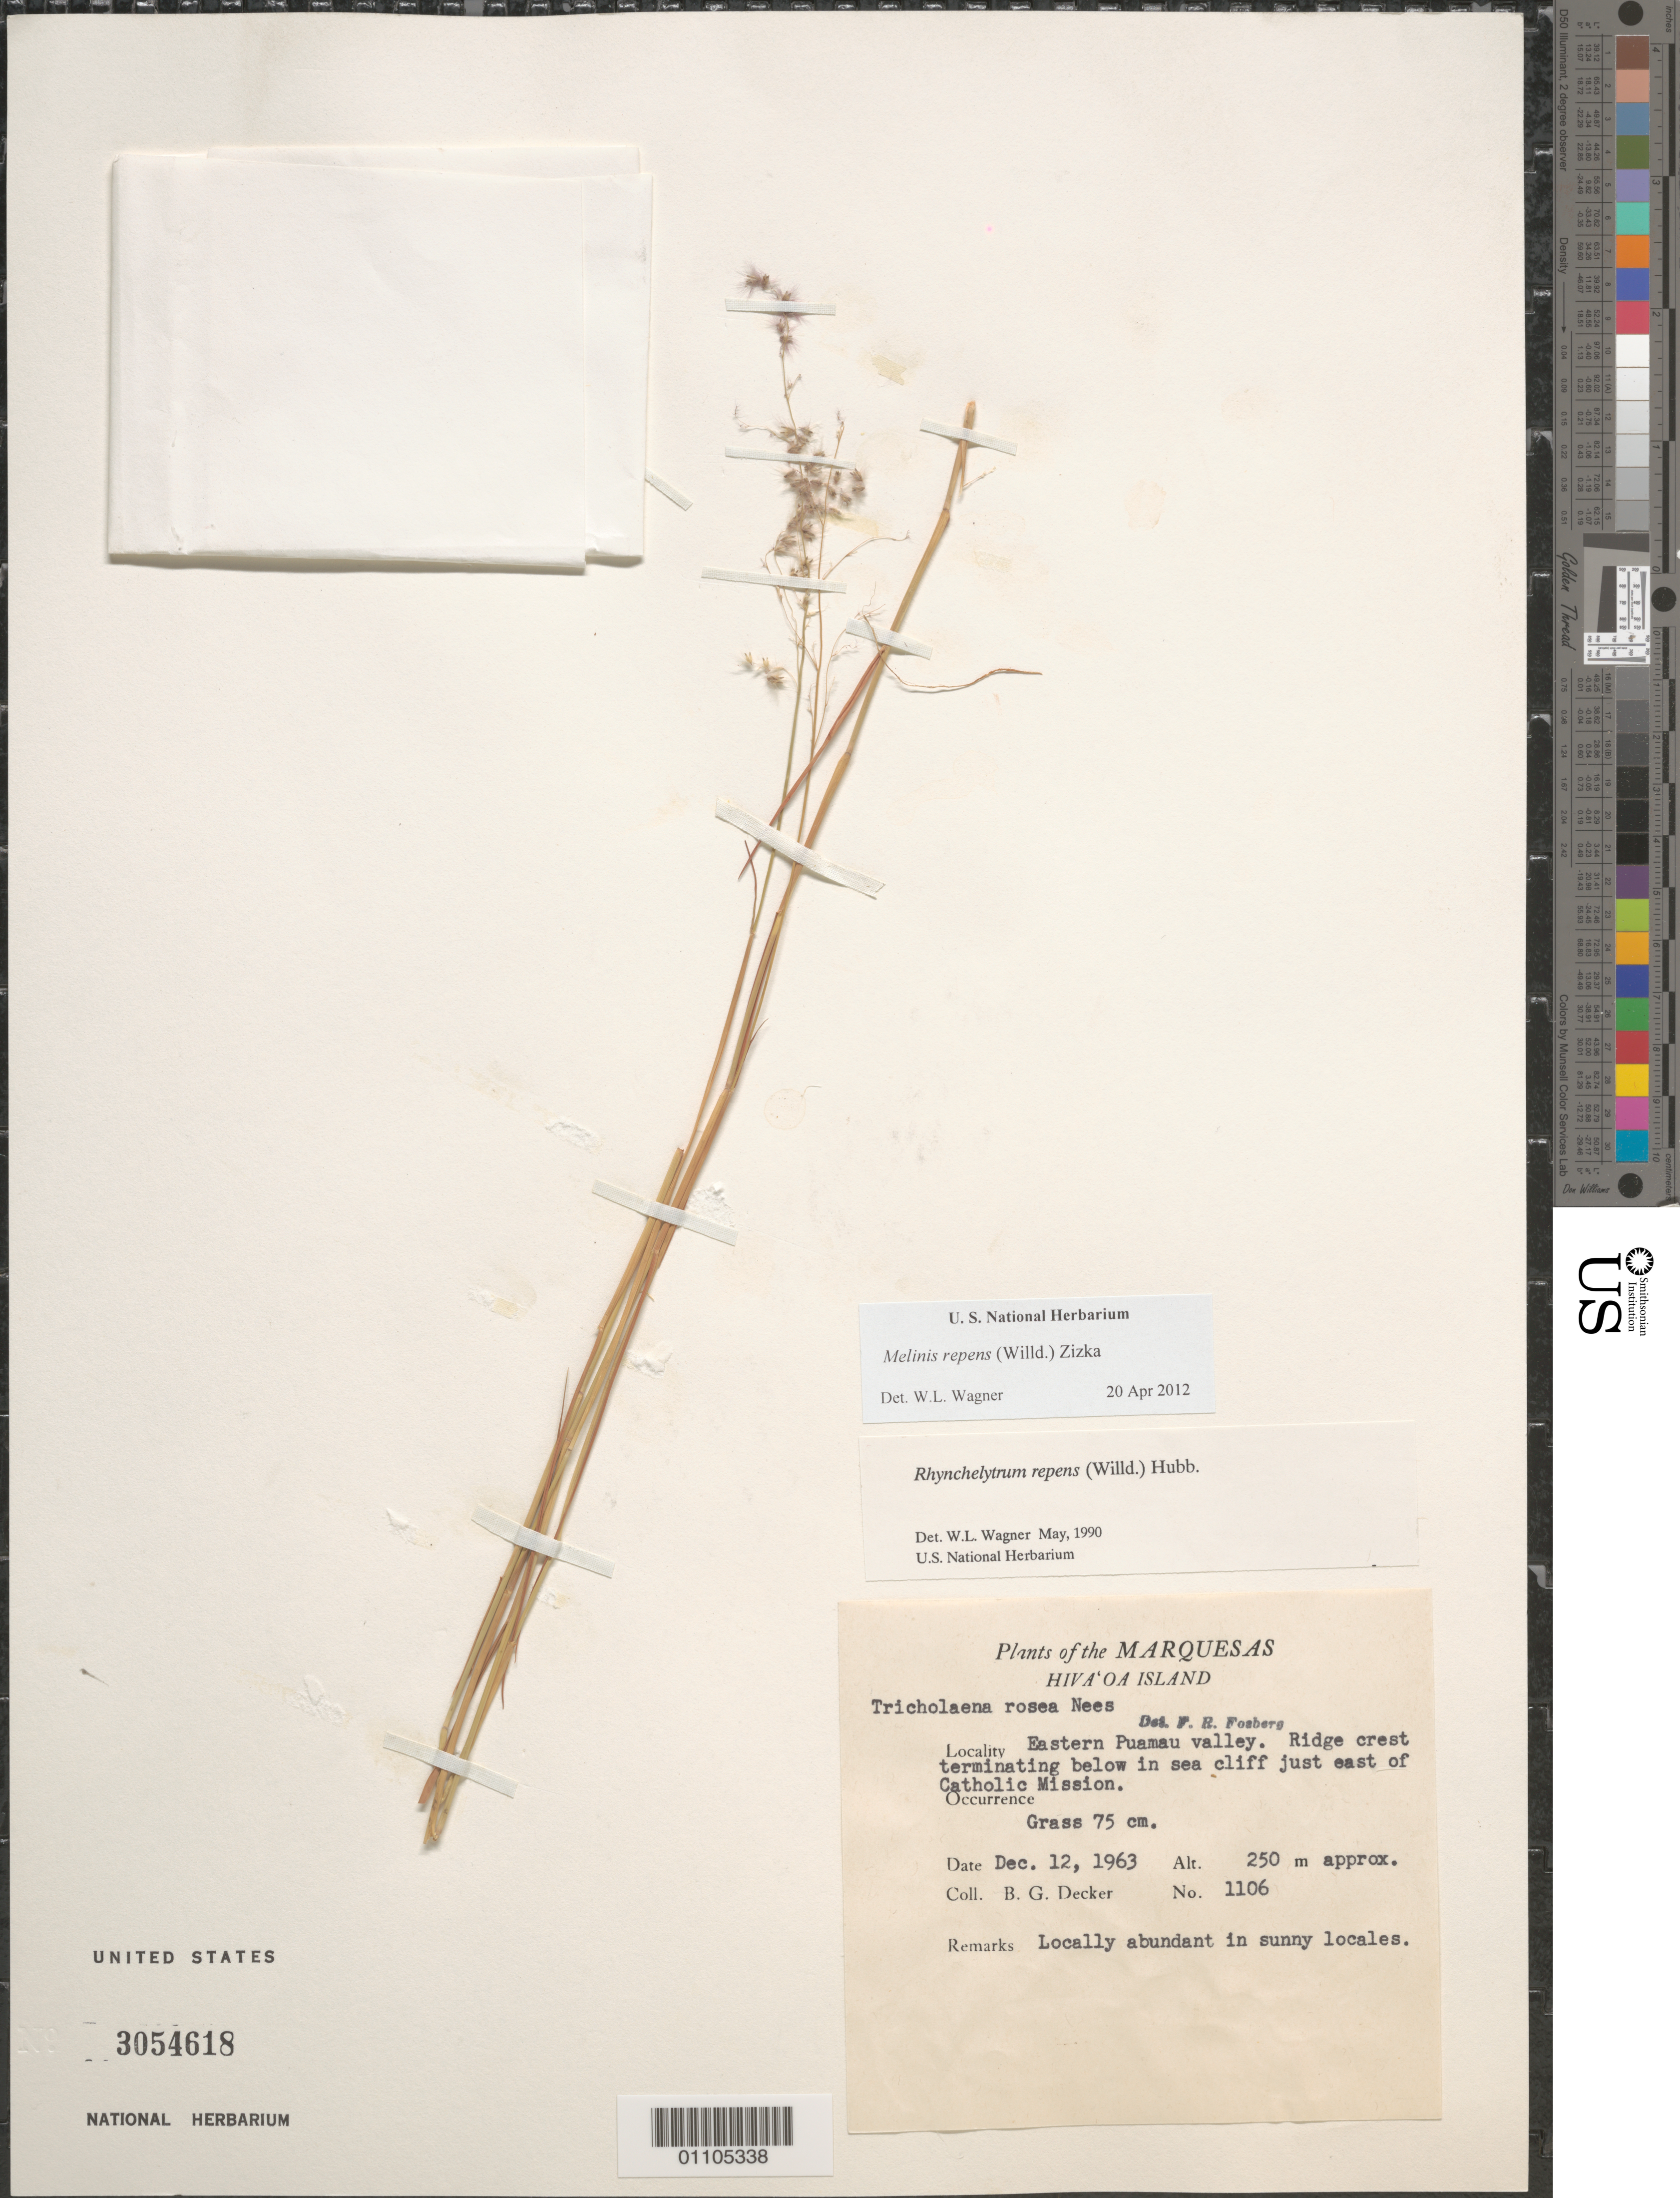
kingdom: Plantae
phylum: Tracheophyta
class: Liliopsida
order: Poales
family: Poaceae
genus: Melinis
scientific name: Melinis repens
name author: (Willd.) Zizka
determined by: Wagner, W. L., (BOT), Smithsonian Institution - National Museum of Natural History (UNITED STATES)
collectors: B. G. Decker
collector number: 1106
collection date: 1963-12-12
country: French Polynesia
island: Hiva Oa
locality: E Puamau Valley, ridge crest E of Mission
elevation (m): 250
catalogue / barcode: US 3054618